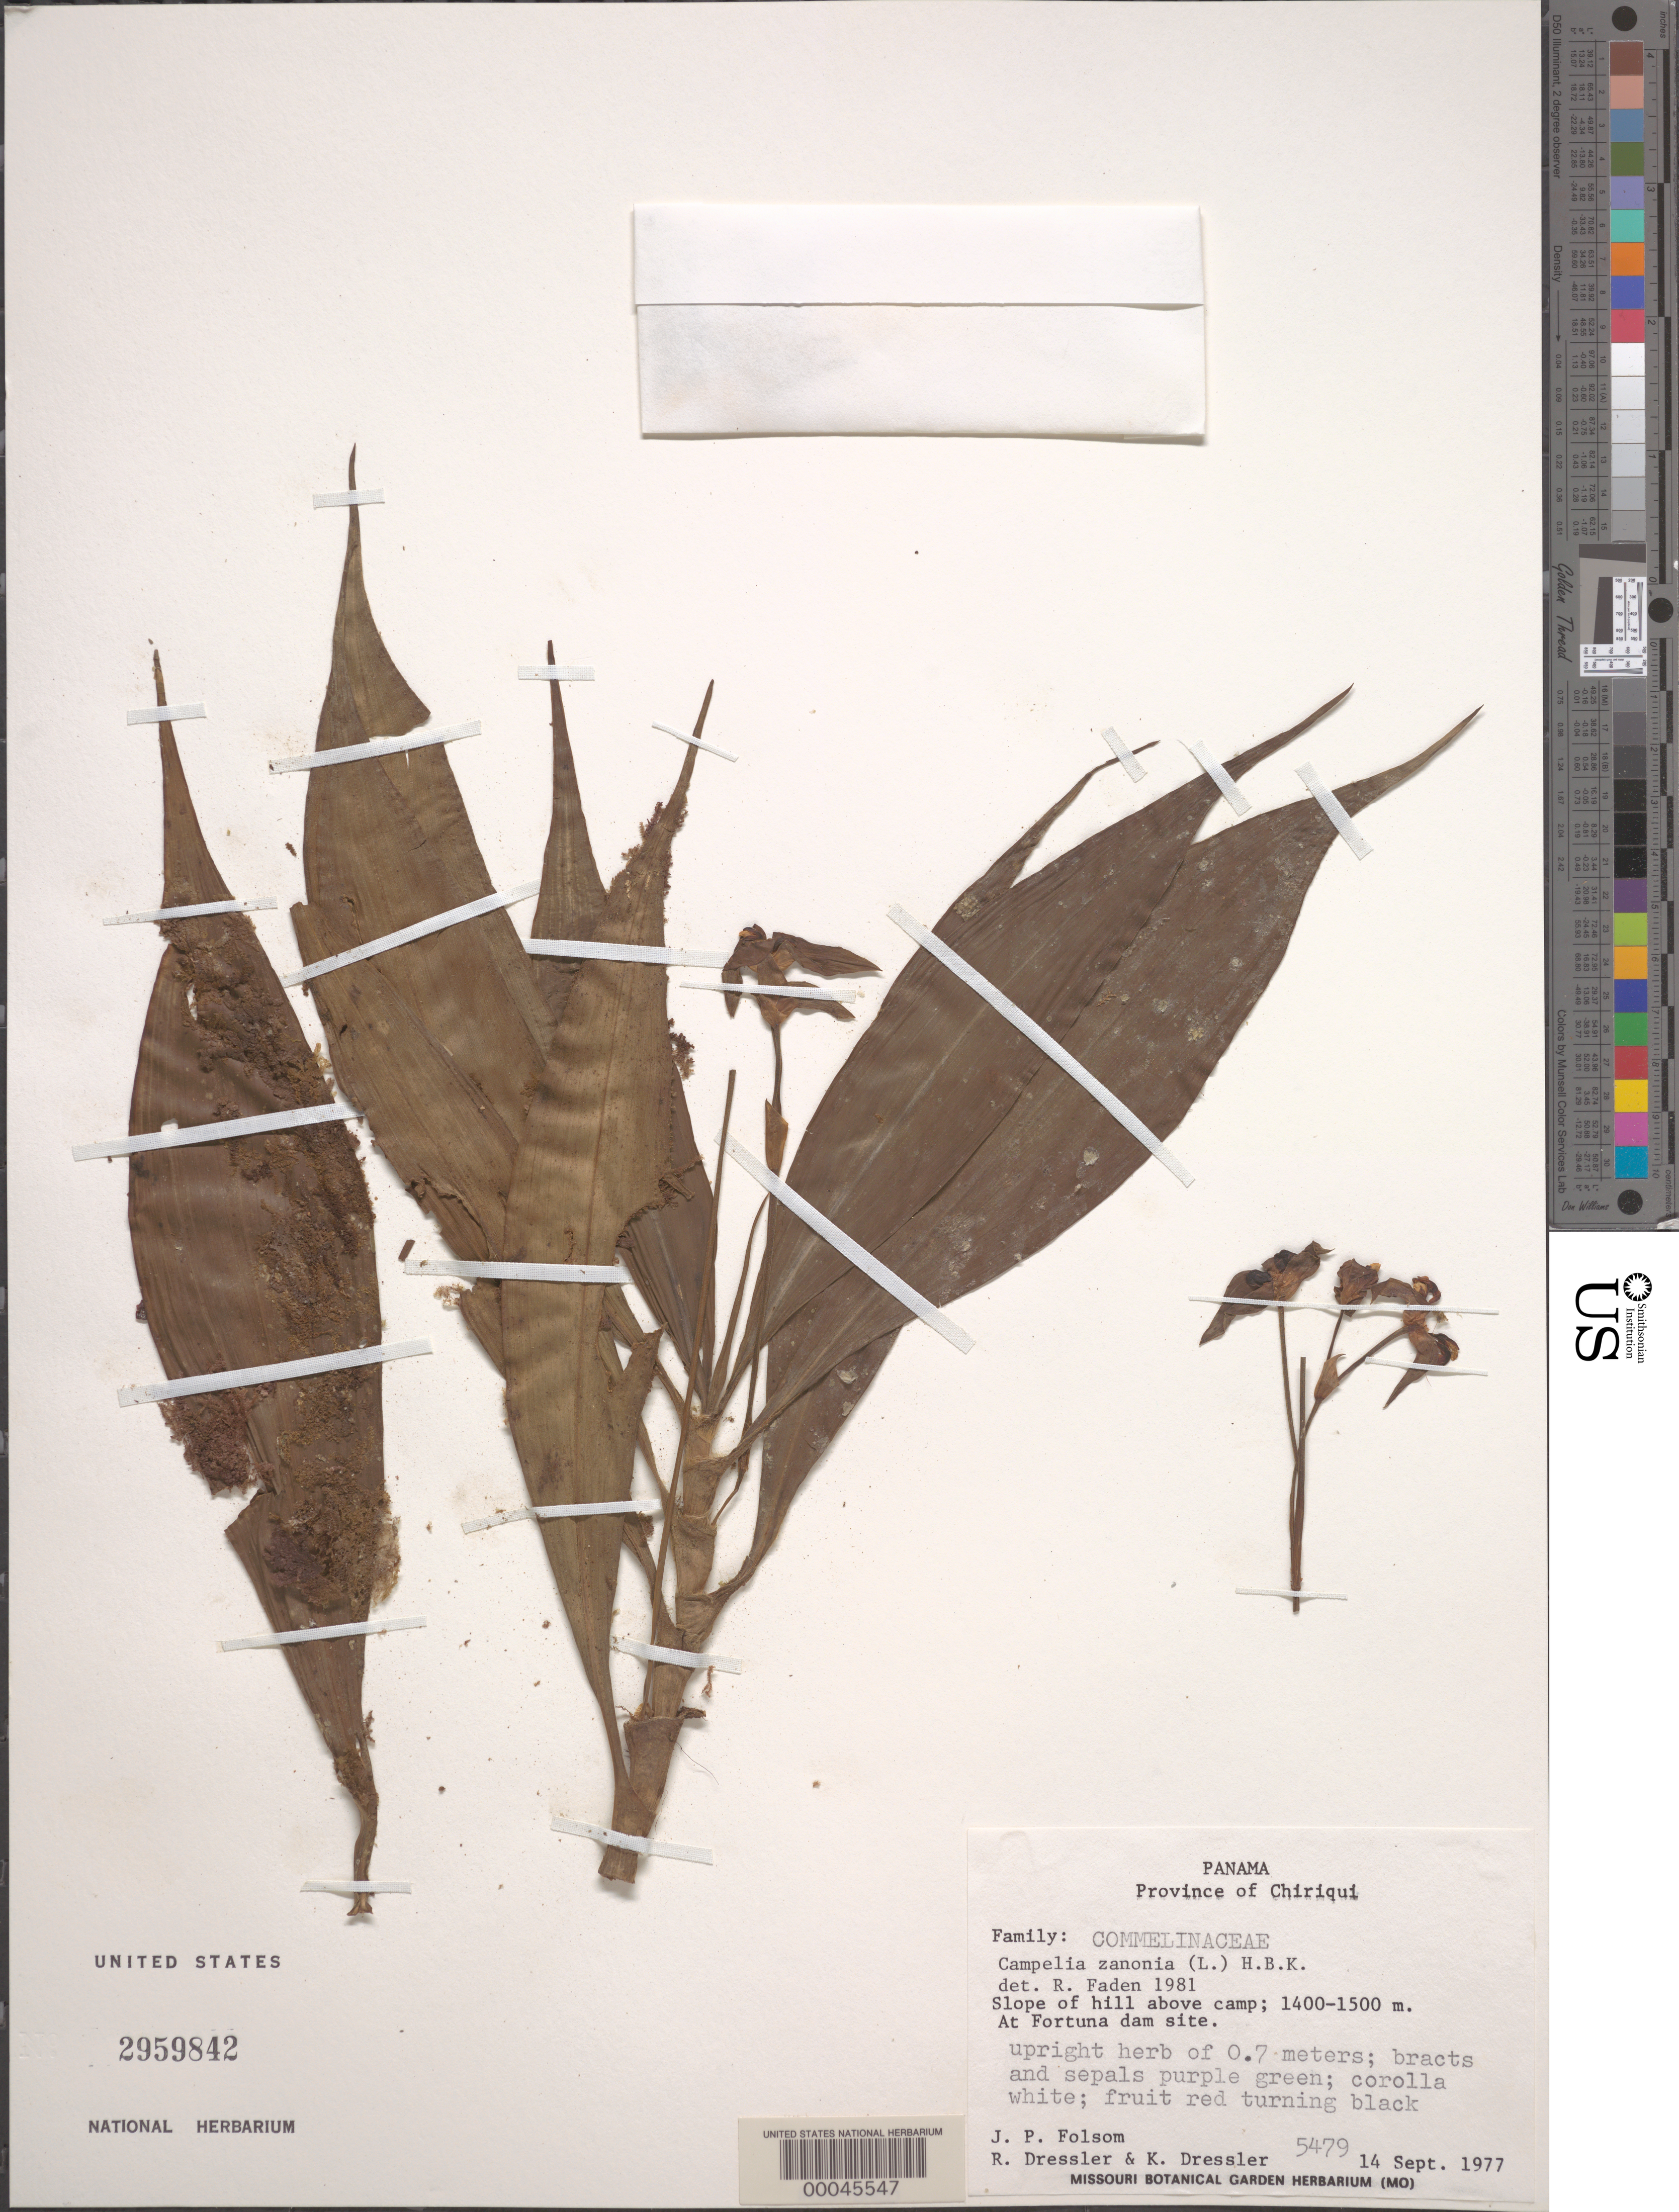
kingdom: Plantae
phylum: Tracheophyta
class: Liliopsida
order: Commelinales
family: Commelinaceae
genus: Tradescantia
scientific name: Tradescantia zanonia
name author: (L.) Sw.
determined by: Faden, Robert B., (US), Smithsonian Institution - National Museum of Natural History (UNITED STATES)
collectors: J. P. Folsom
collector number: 5479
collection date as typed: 14 Sep 1977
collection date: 1977-09-14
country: Panama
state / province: Chiriquí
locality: Fortuna Dam site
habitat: Slope of hill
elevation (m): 1400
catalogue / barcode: US 2959842